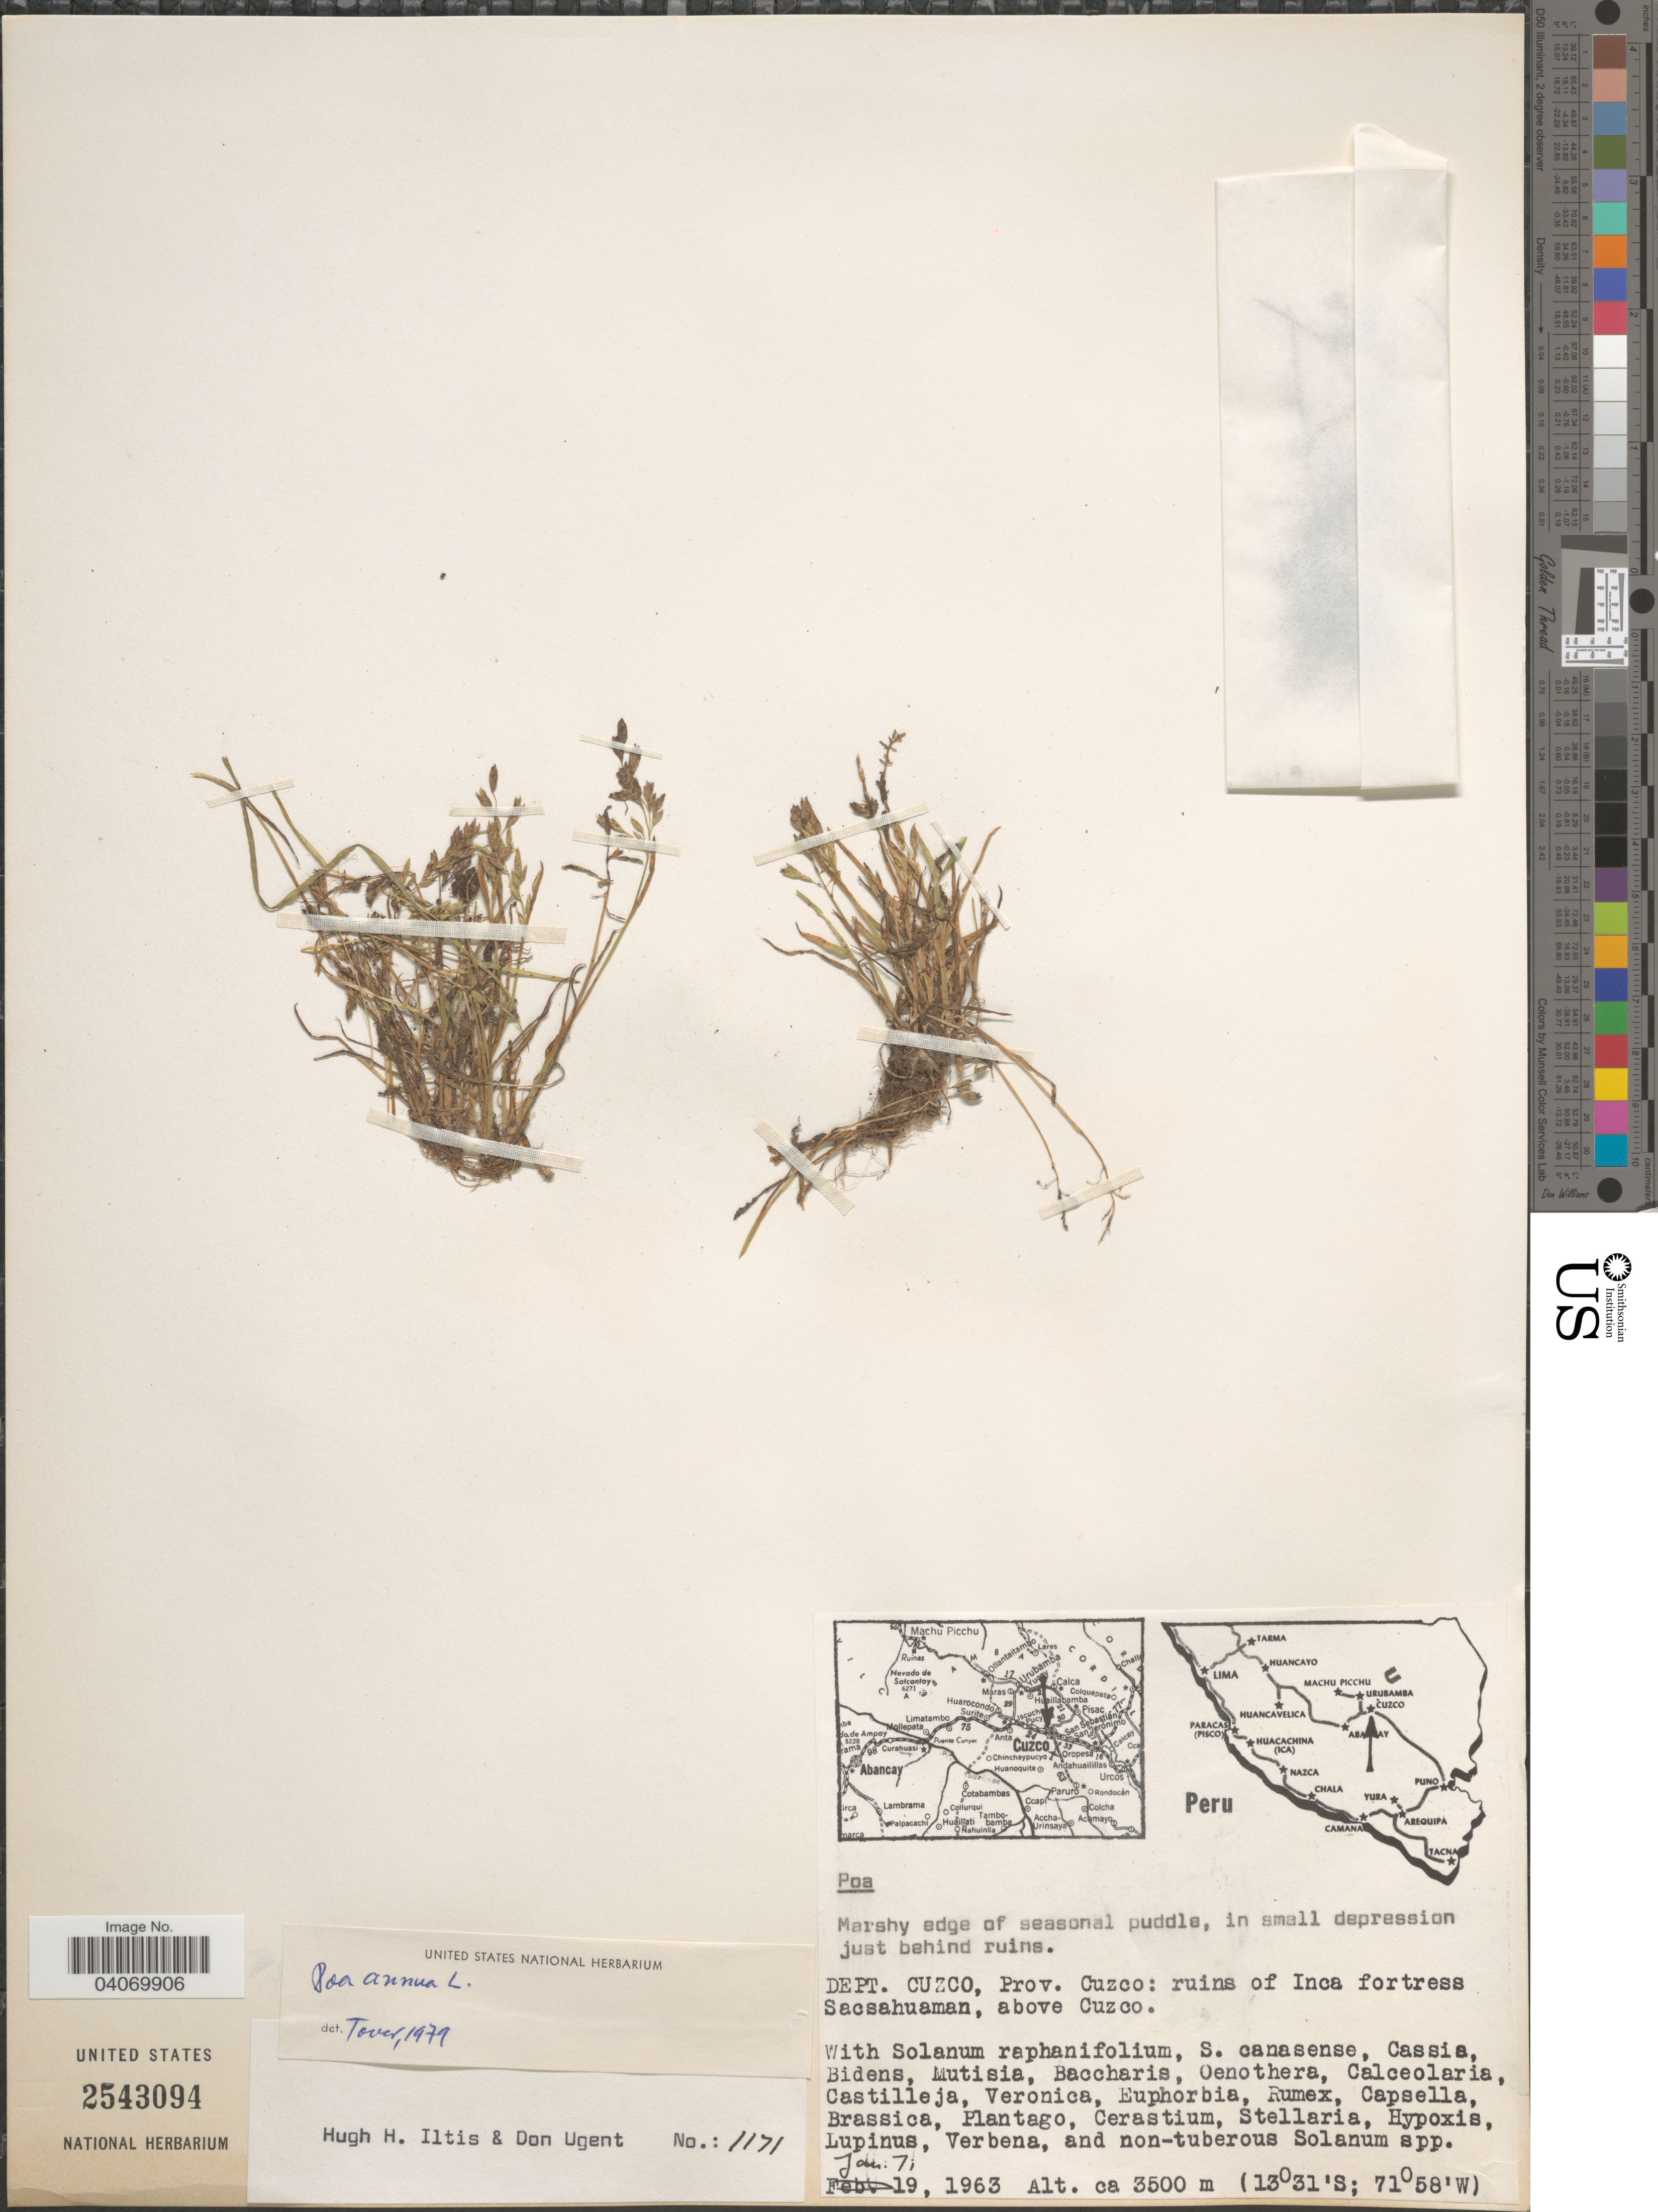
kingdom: Plantae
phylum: Tracheophyta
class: Liliopsida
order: Poales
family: Poaceae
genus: Poa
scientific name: Poa annua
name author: L.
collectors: H. H. Iltis & D. Ugent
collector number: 1171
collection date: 1963-01-07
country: Peru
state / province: Cusco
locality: Dept. Cuzco: ruins of Inca fortress Sacsahuaman, above Cuzco.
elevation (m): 3500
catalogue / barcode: US 2543094